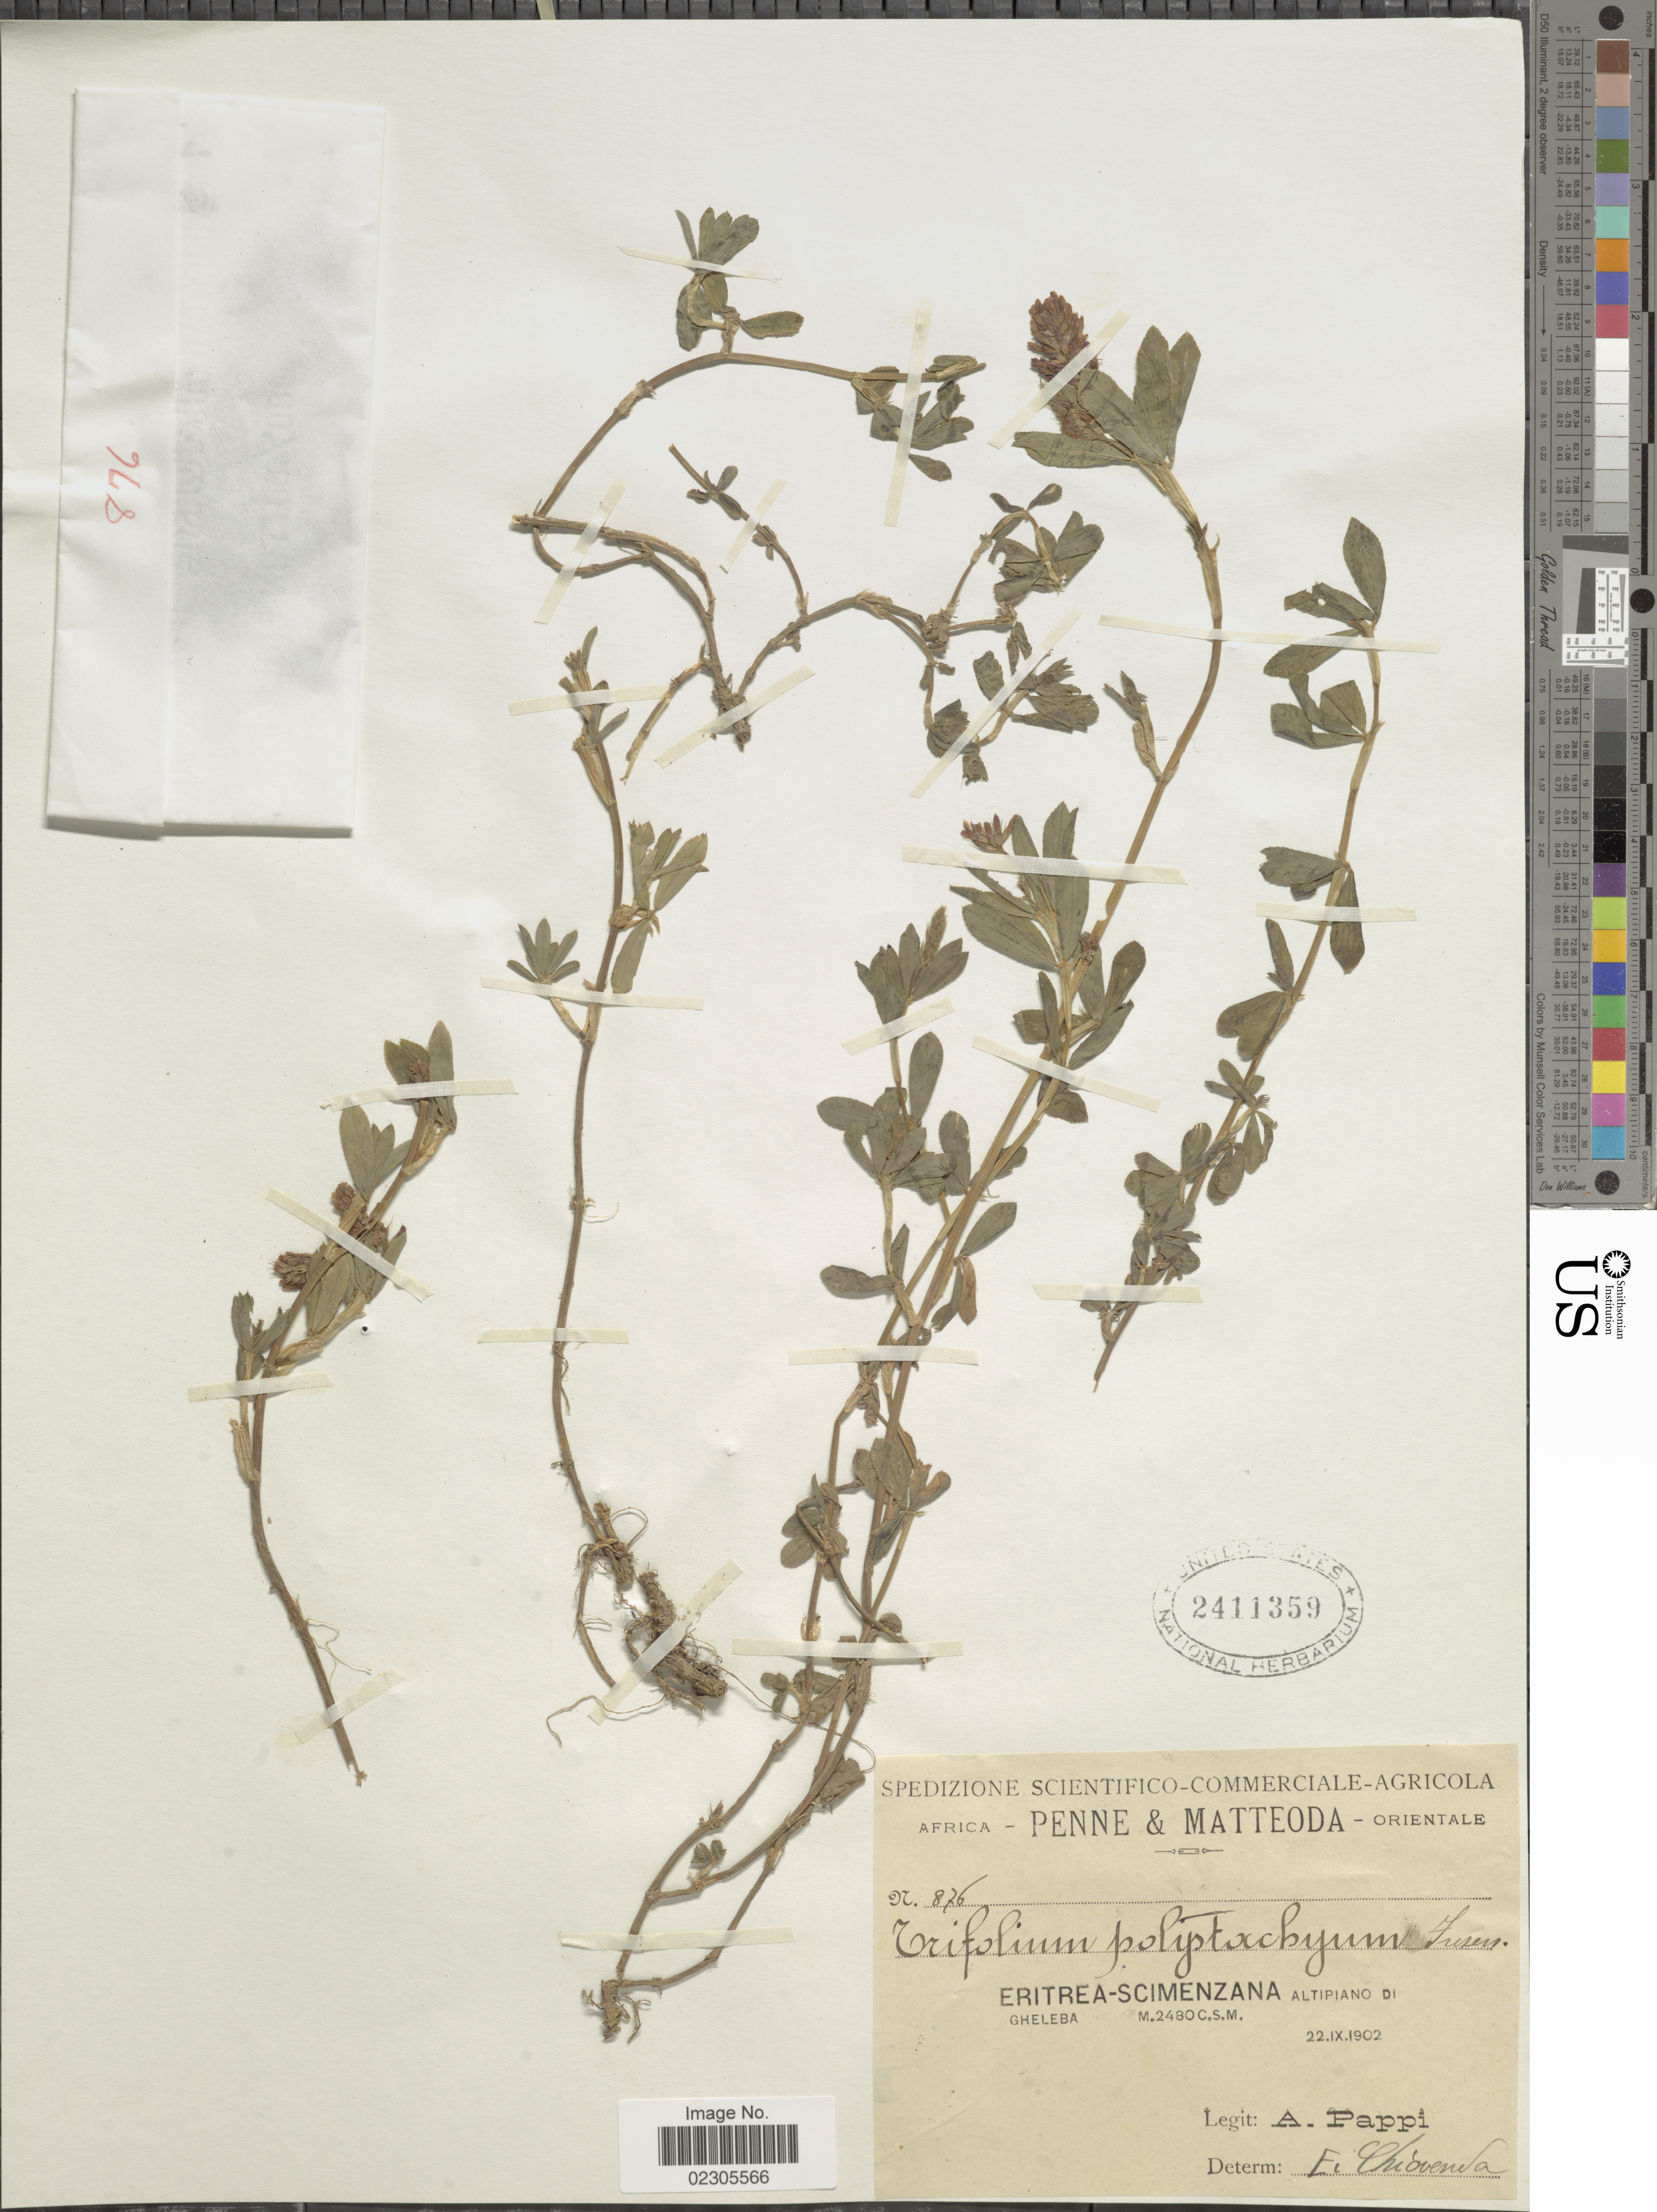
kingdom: Plantae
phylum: Tracheophyta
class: Magnoliopsida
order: Fabales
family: Fabaceae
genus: Trifolium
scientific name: Trifolium polystachyum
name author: Fresen.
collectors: A. Pappi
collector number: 876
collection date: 1902-09-22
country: Eritrea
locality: Eritrea-Scimenzana Altipiano di Gheleba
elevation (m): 2480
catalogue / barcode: US 2411359